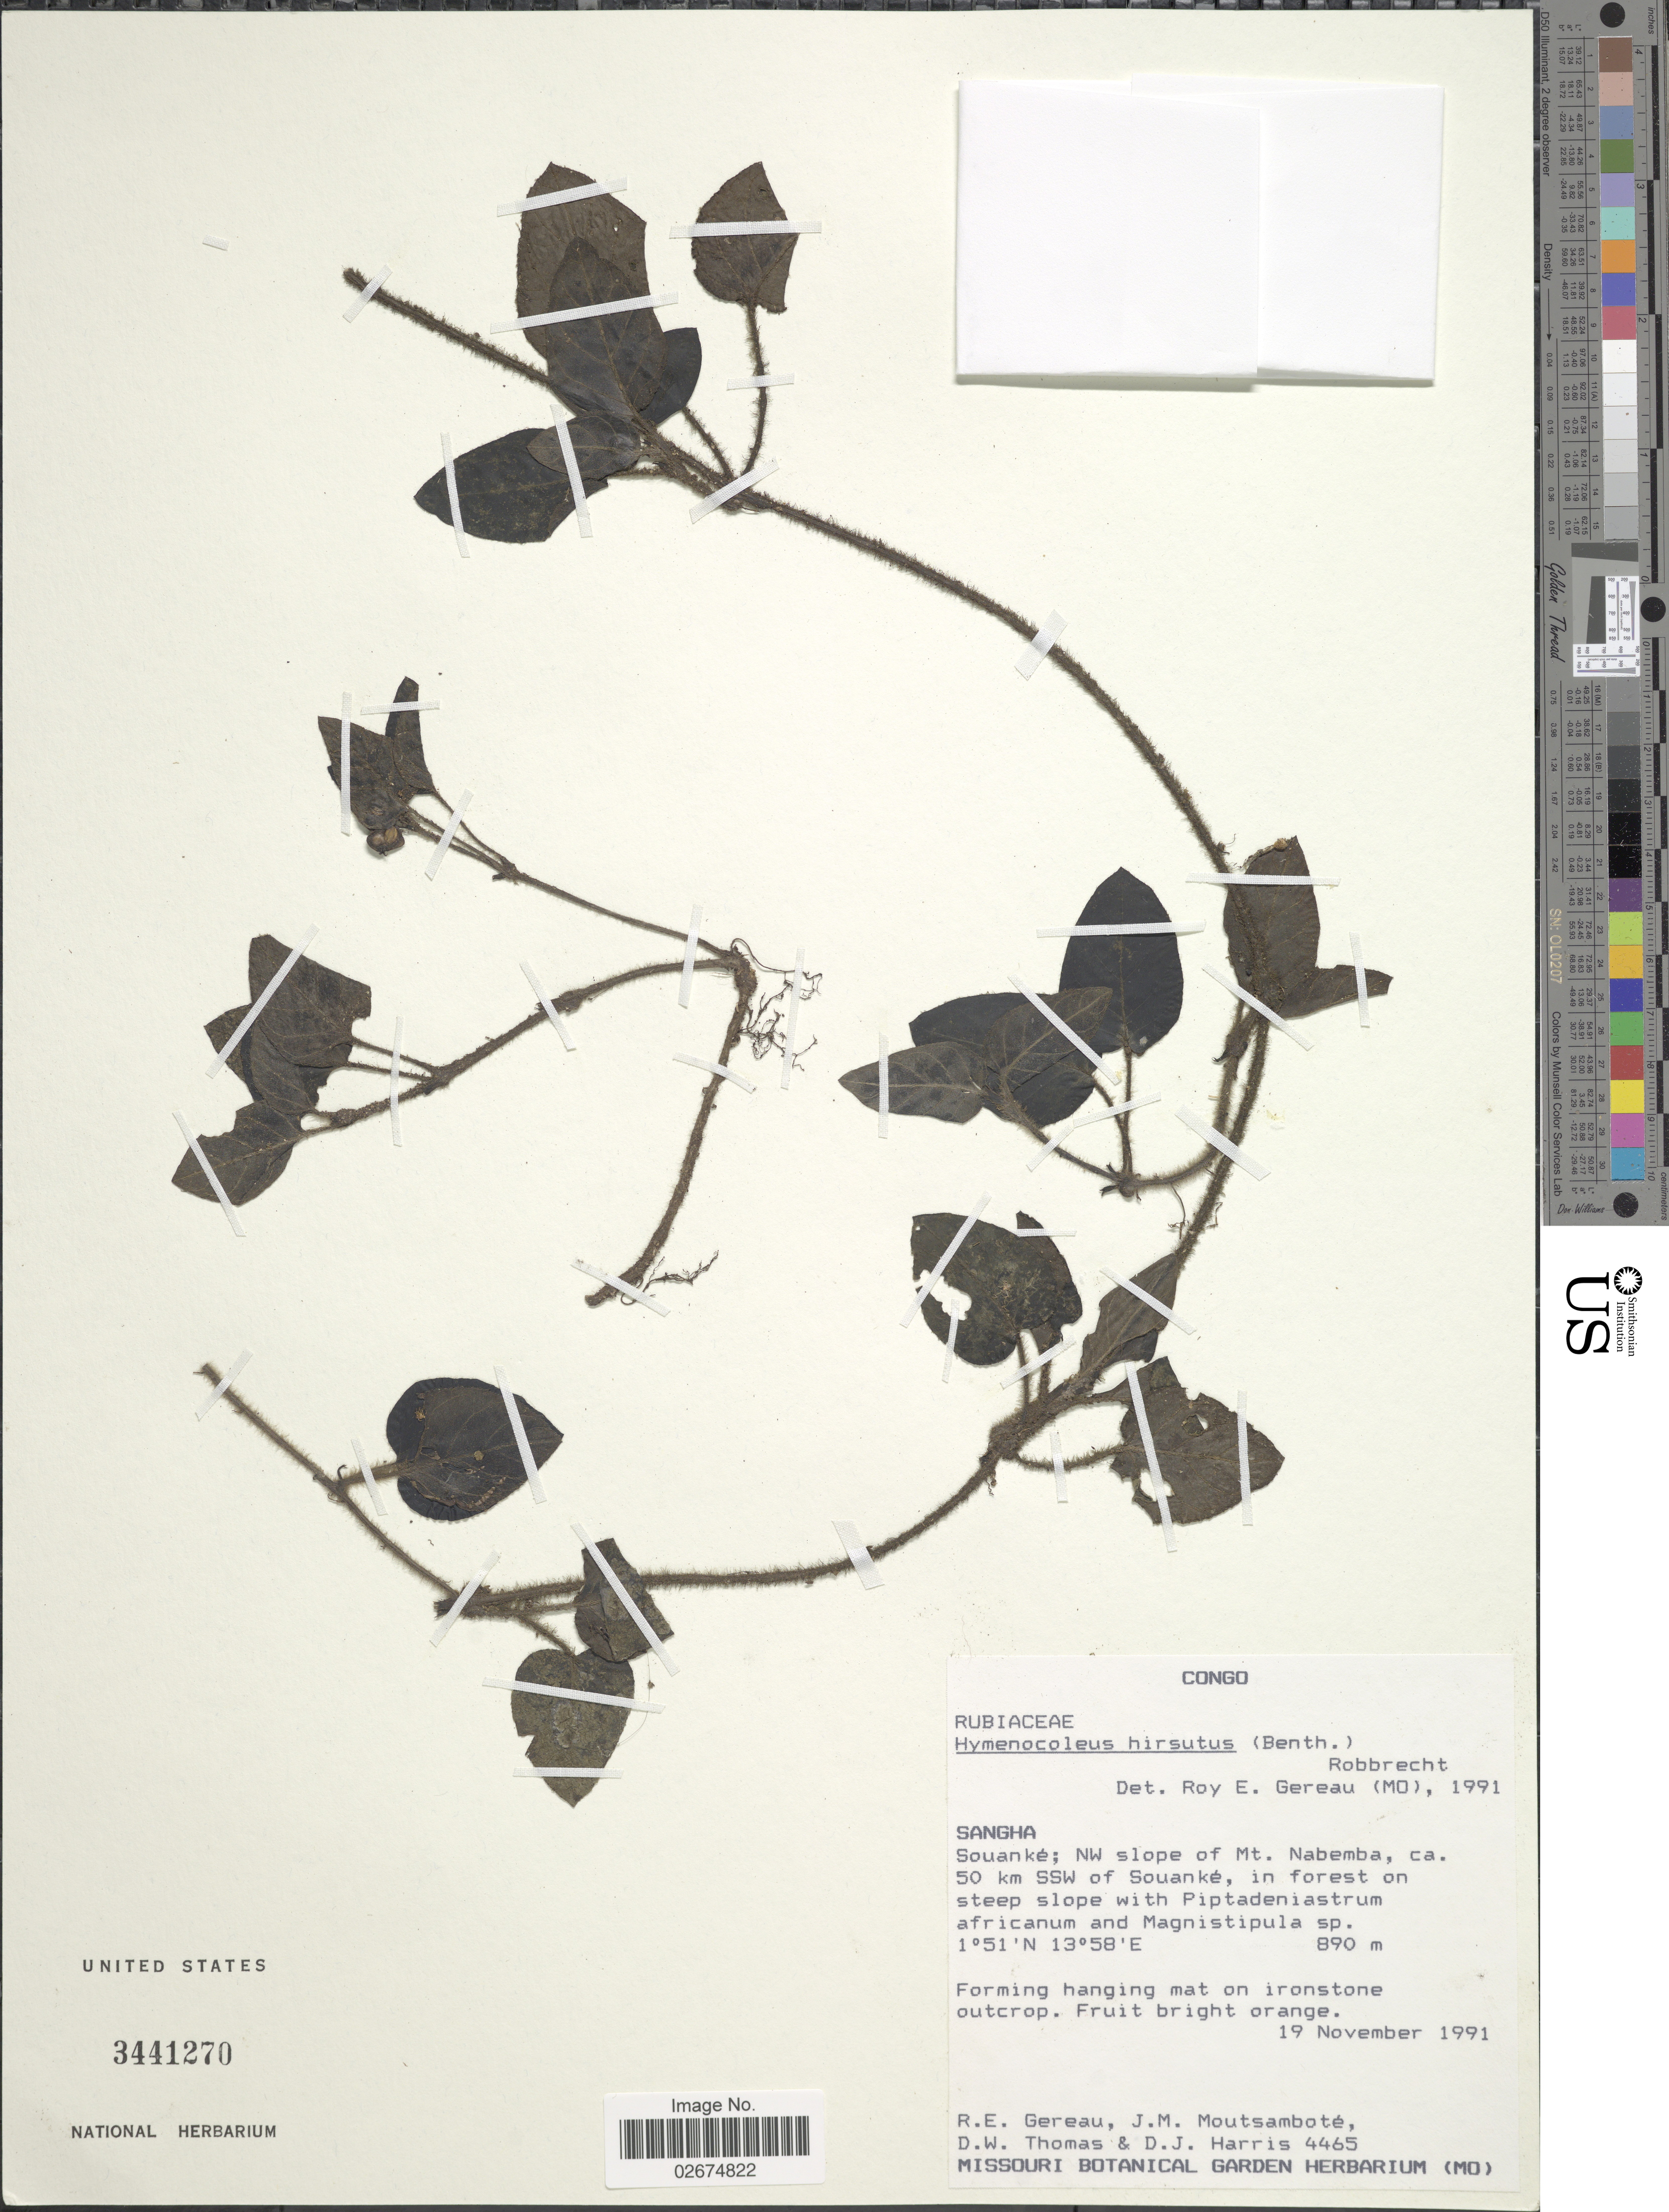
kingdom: Plantae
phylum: Tracheophyta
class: Magnoliopsida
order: Gentianales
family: Rubiaceae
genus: Hymenocoleus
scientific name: Hymenocoleus hirsutus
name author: Benth.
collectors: R. Gereau, J. Moutsambote & D. W. Thomas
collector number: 4465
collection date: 1991-11-19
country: Congo, Republic of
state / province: Sangha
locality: Souanké; NW slope of Mt. Nabemba, ca. 50 km SSW of Souanké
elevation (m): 890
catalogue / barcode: US 3441270